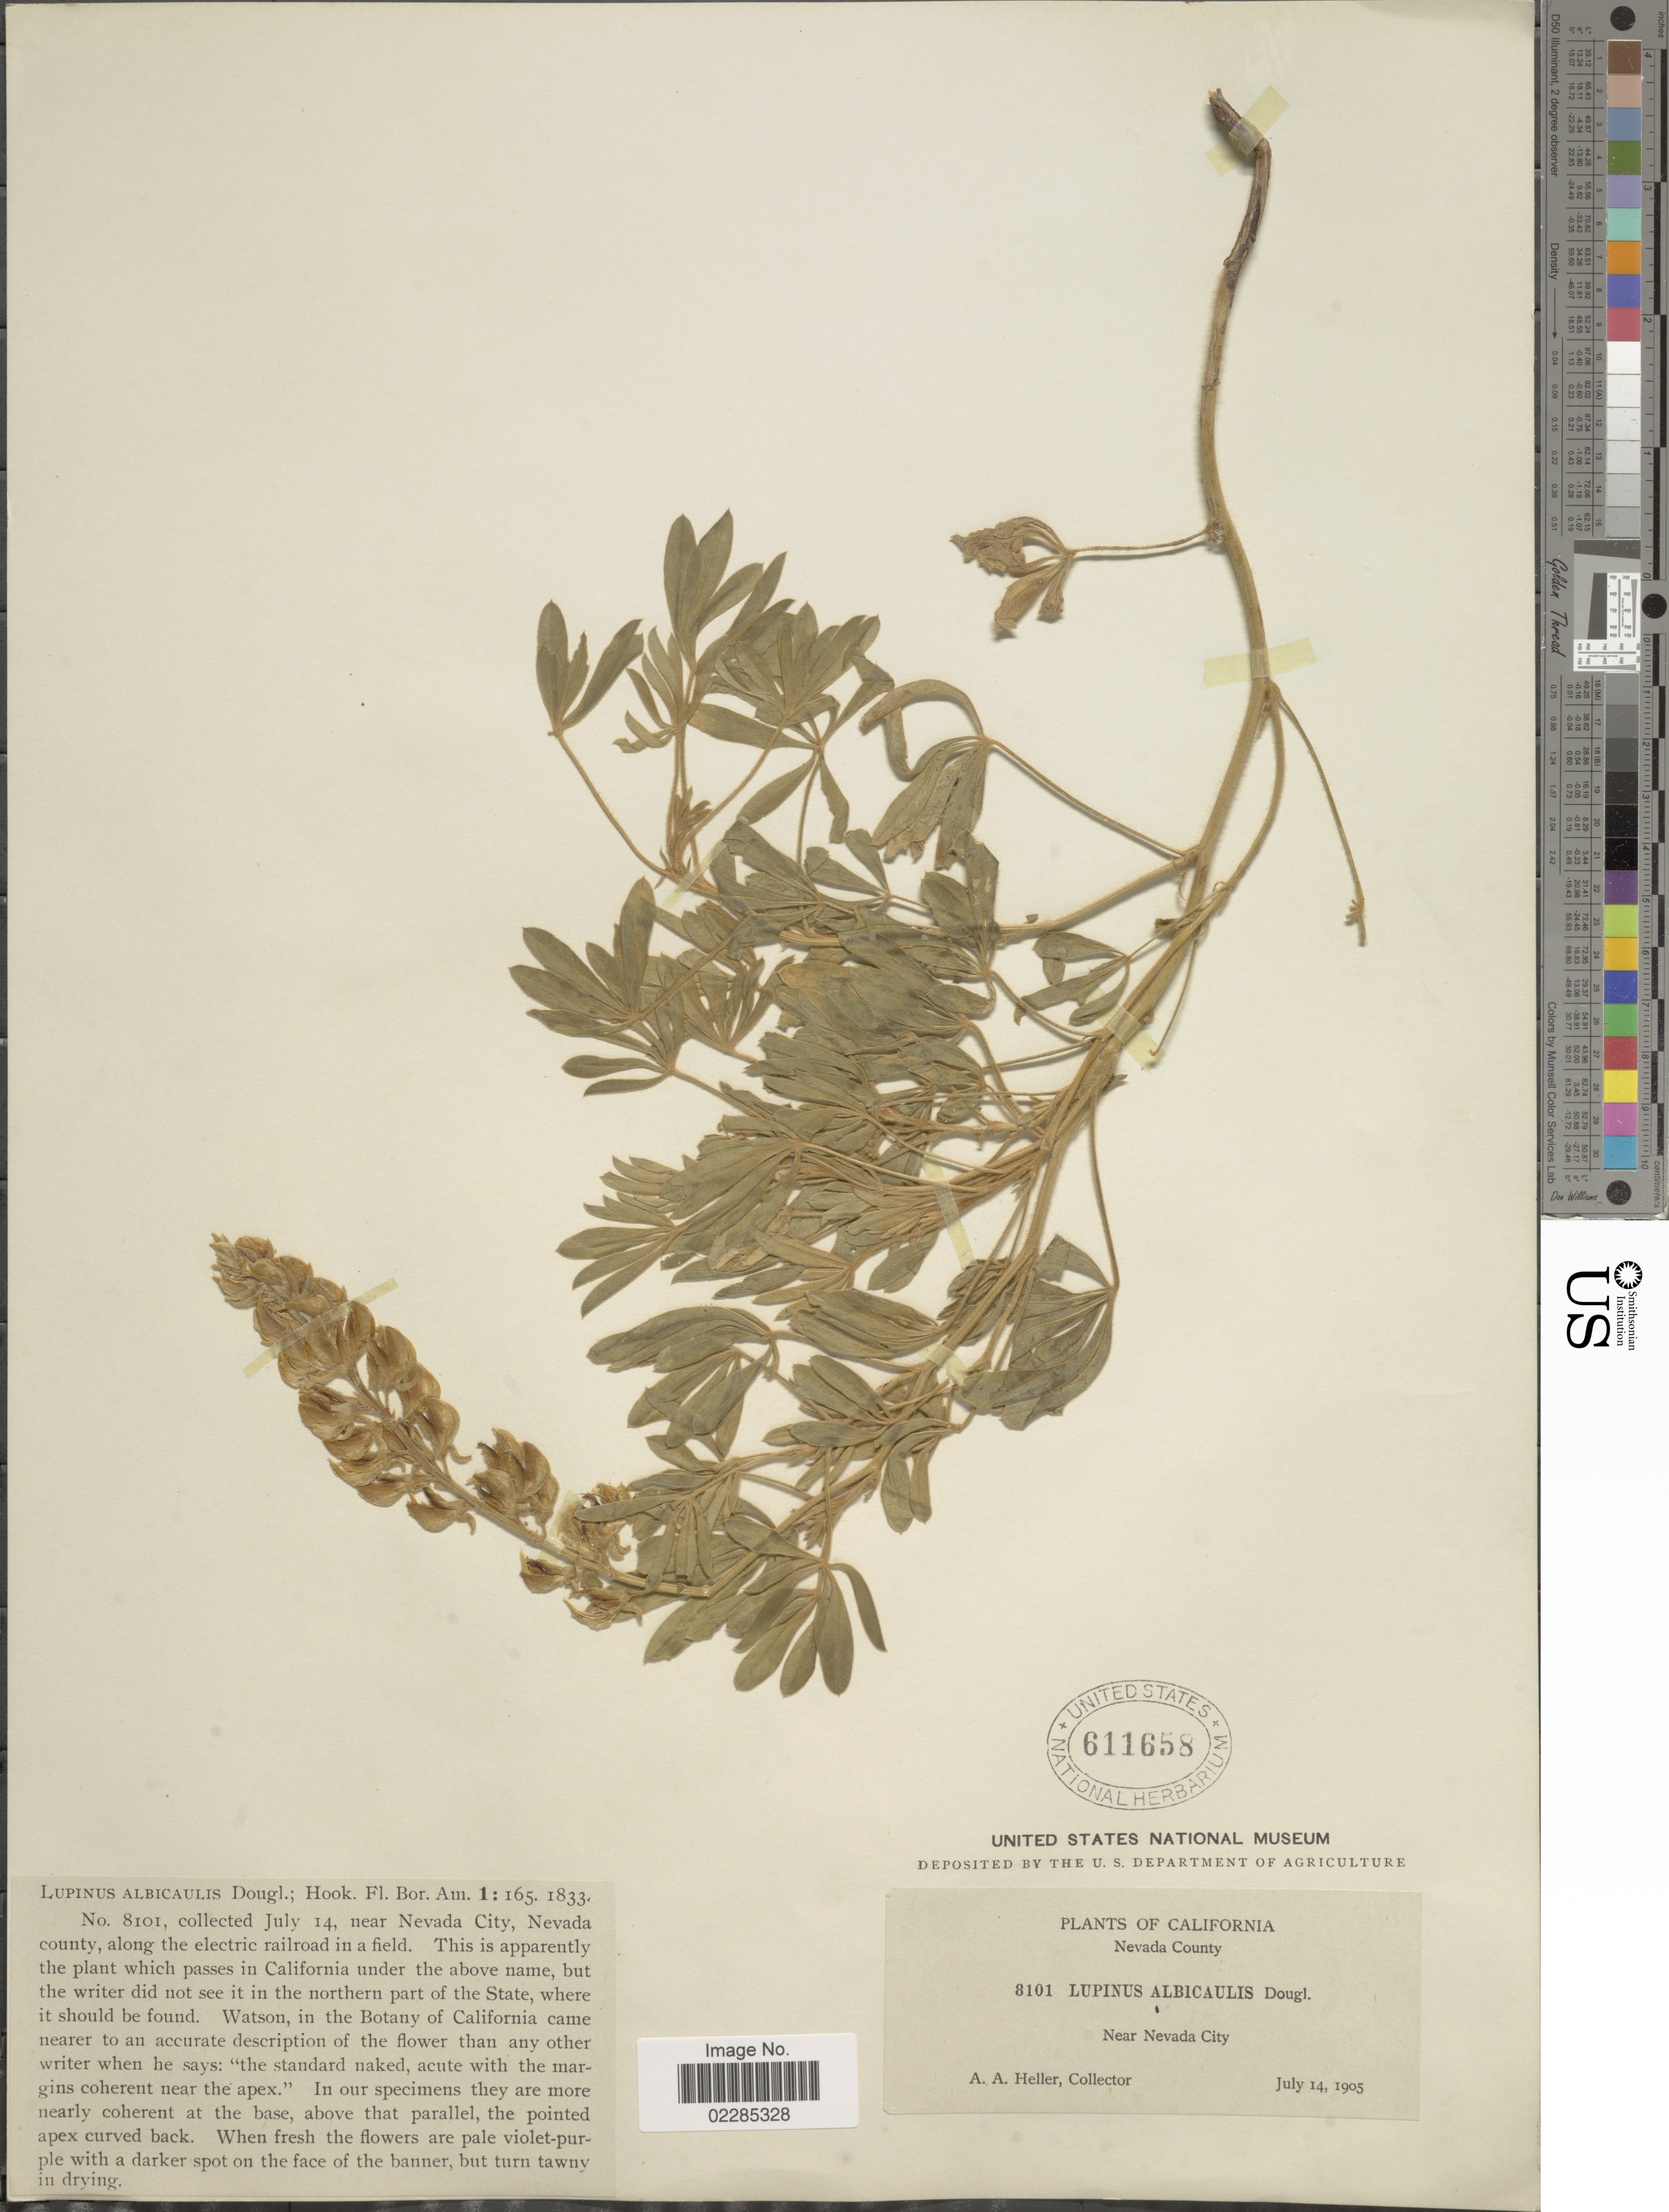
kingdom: Plantae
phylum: Tracheophyta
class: Magnoliopsida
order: Fabales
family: Fabaceae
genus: Lupinus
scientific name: Lupinus formosus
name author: Greene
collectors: A. A. Heller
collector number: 8101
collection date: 1905-07-14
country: United States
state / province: Nevada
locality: California, Nevada County, Near Nevada City, along the electric railroad in a field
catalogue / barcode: US 611658